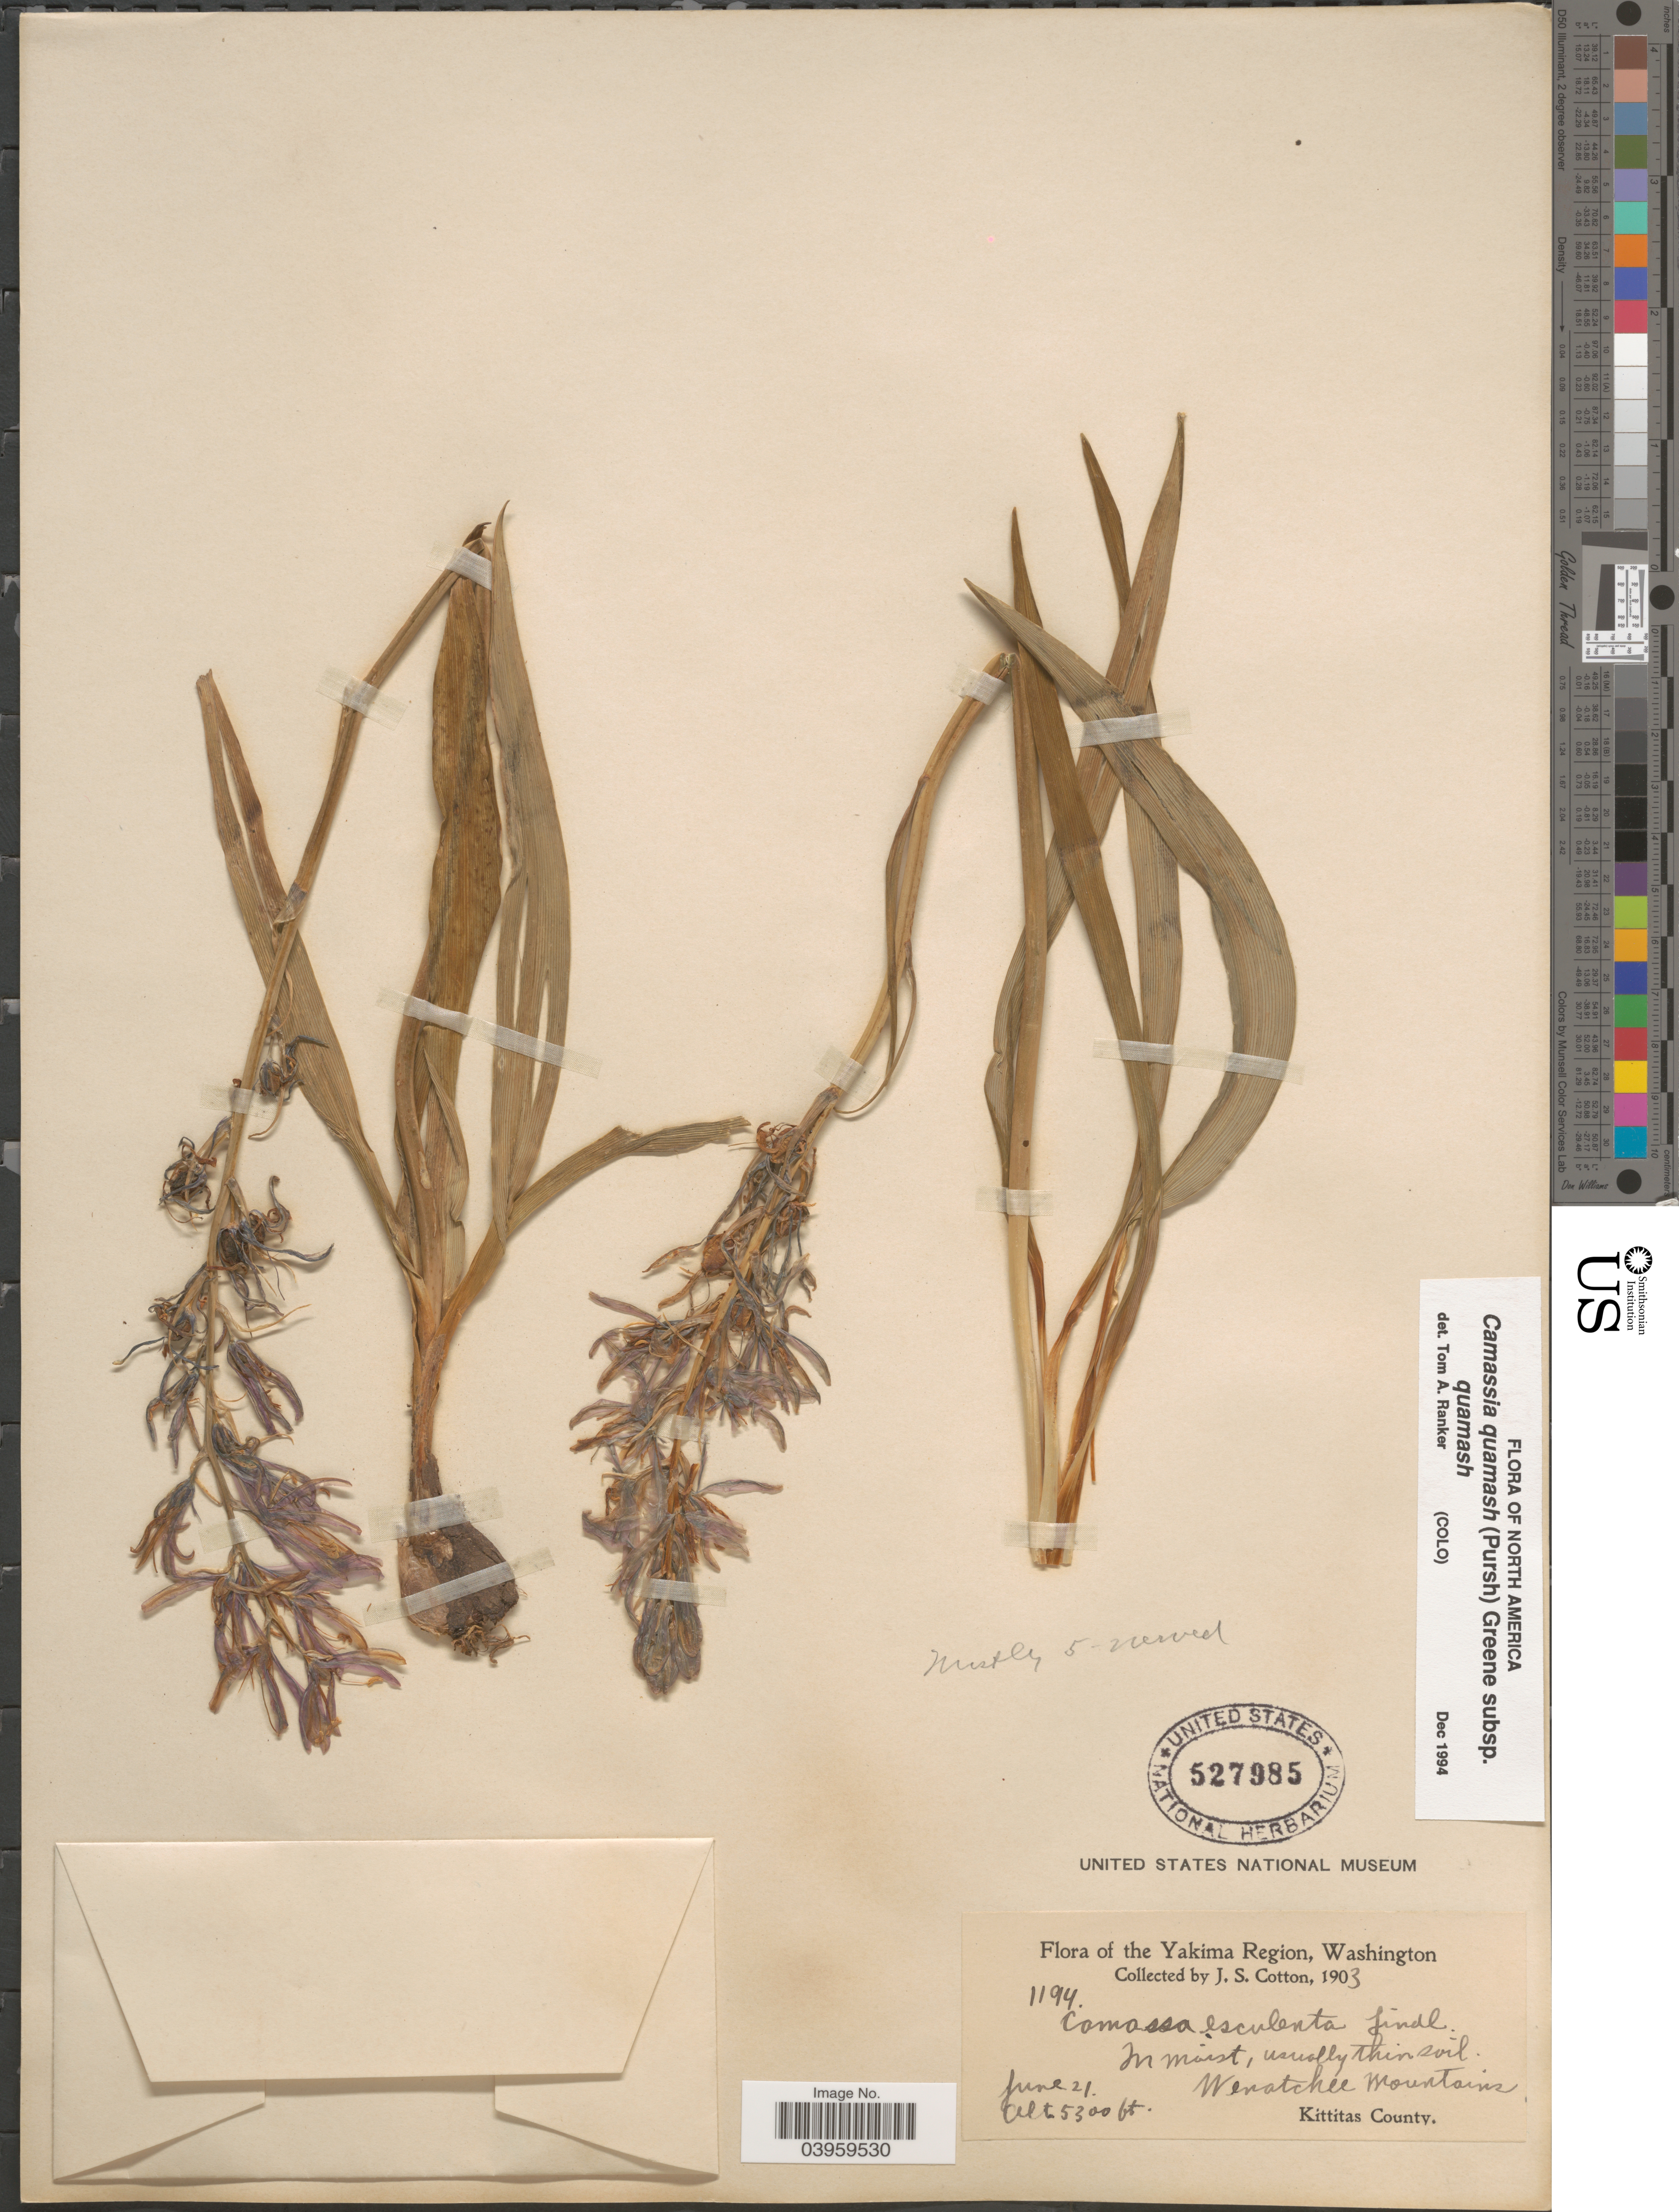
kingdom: Plantae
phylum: Tracheophyta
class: Liliopsida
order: Asparagales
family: Asparagaceae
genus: Camassia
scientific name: Camassia quamash subsp. quamash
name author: (Pursh) Greene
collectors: J. S. Cotton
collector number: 1194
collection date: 1903-06-21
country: United States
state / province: Washington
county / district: Kittitas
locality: Yakima Region. In moist, usually thin soil. Wenatchee Mountains. Kittitas County.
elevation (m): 1615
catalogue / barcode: US 527985